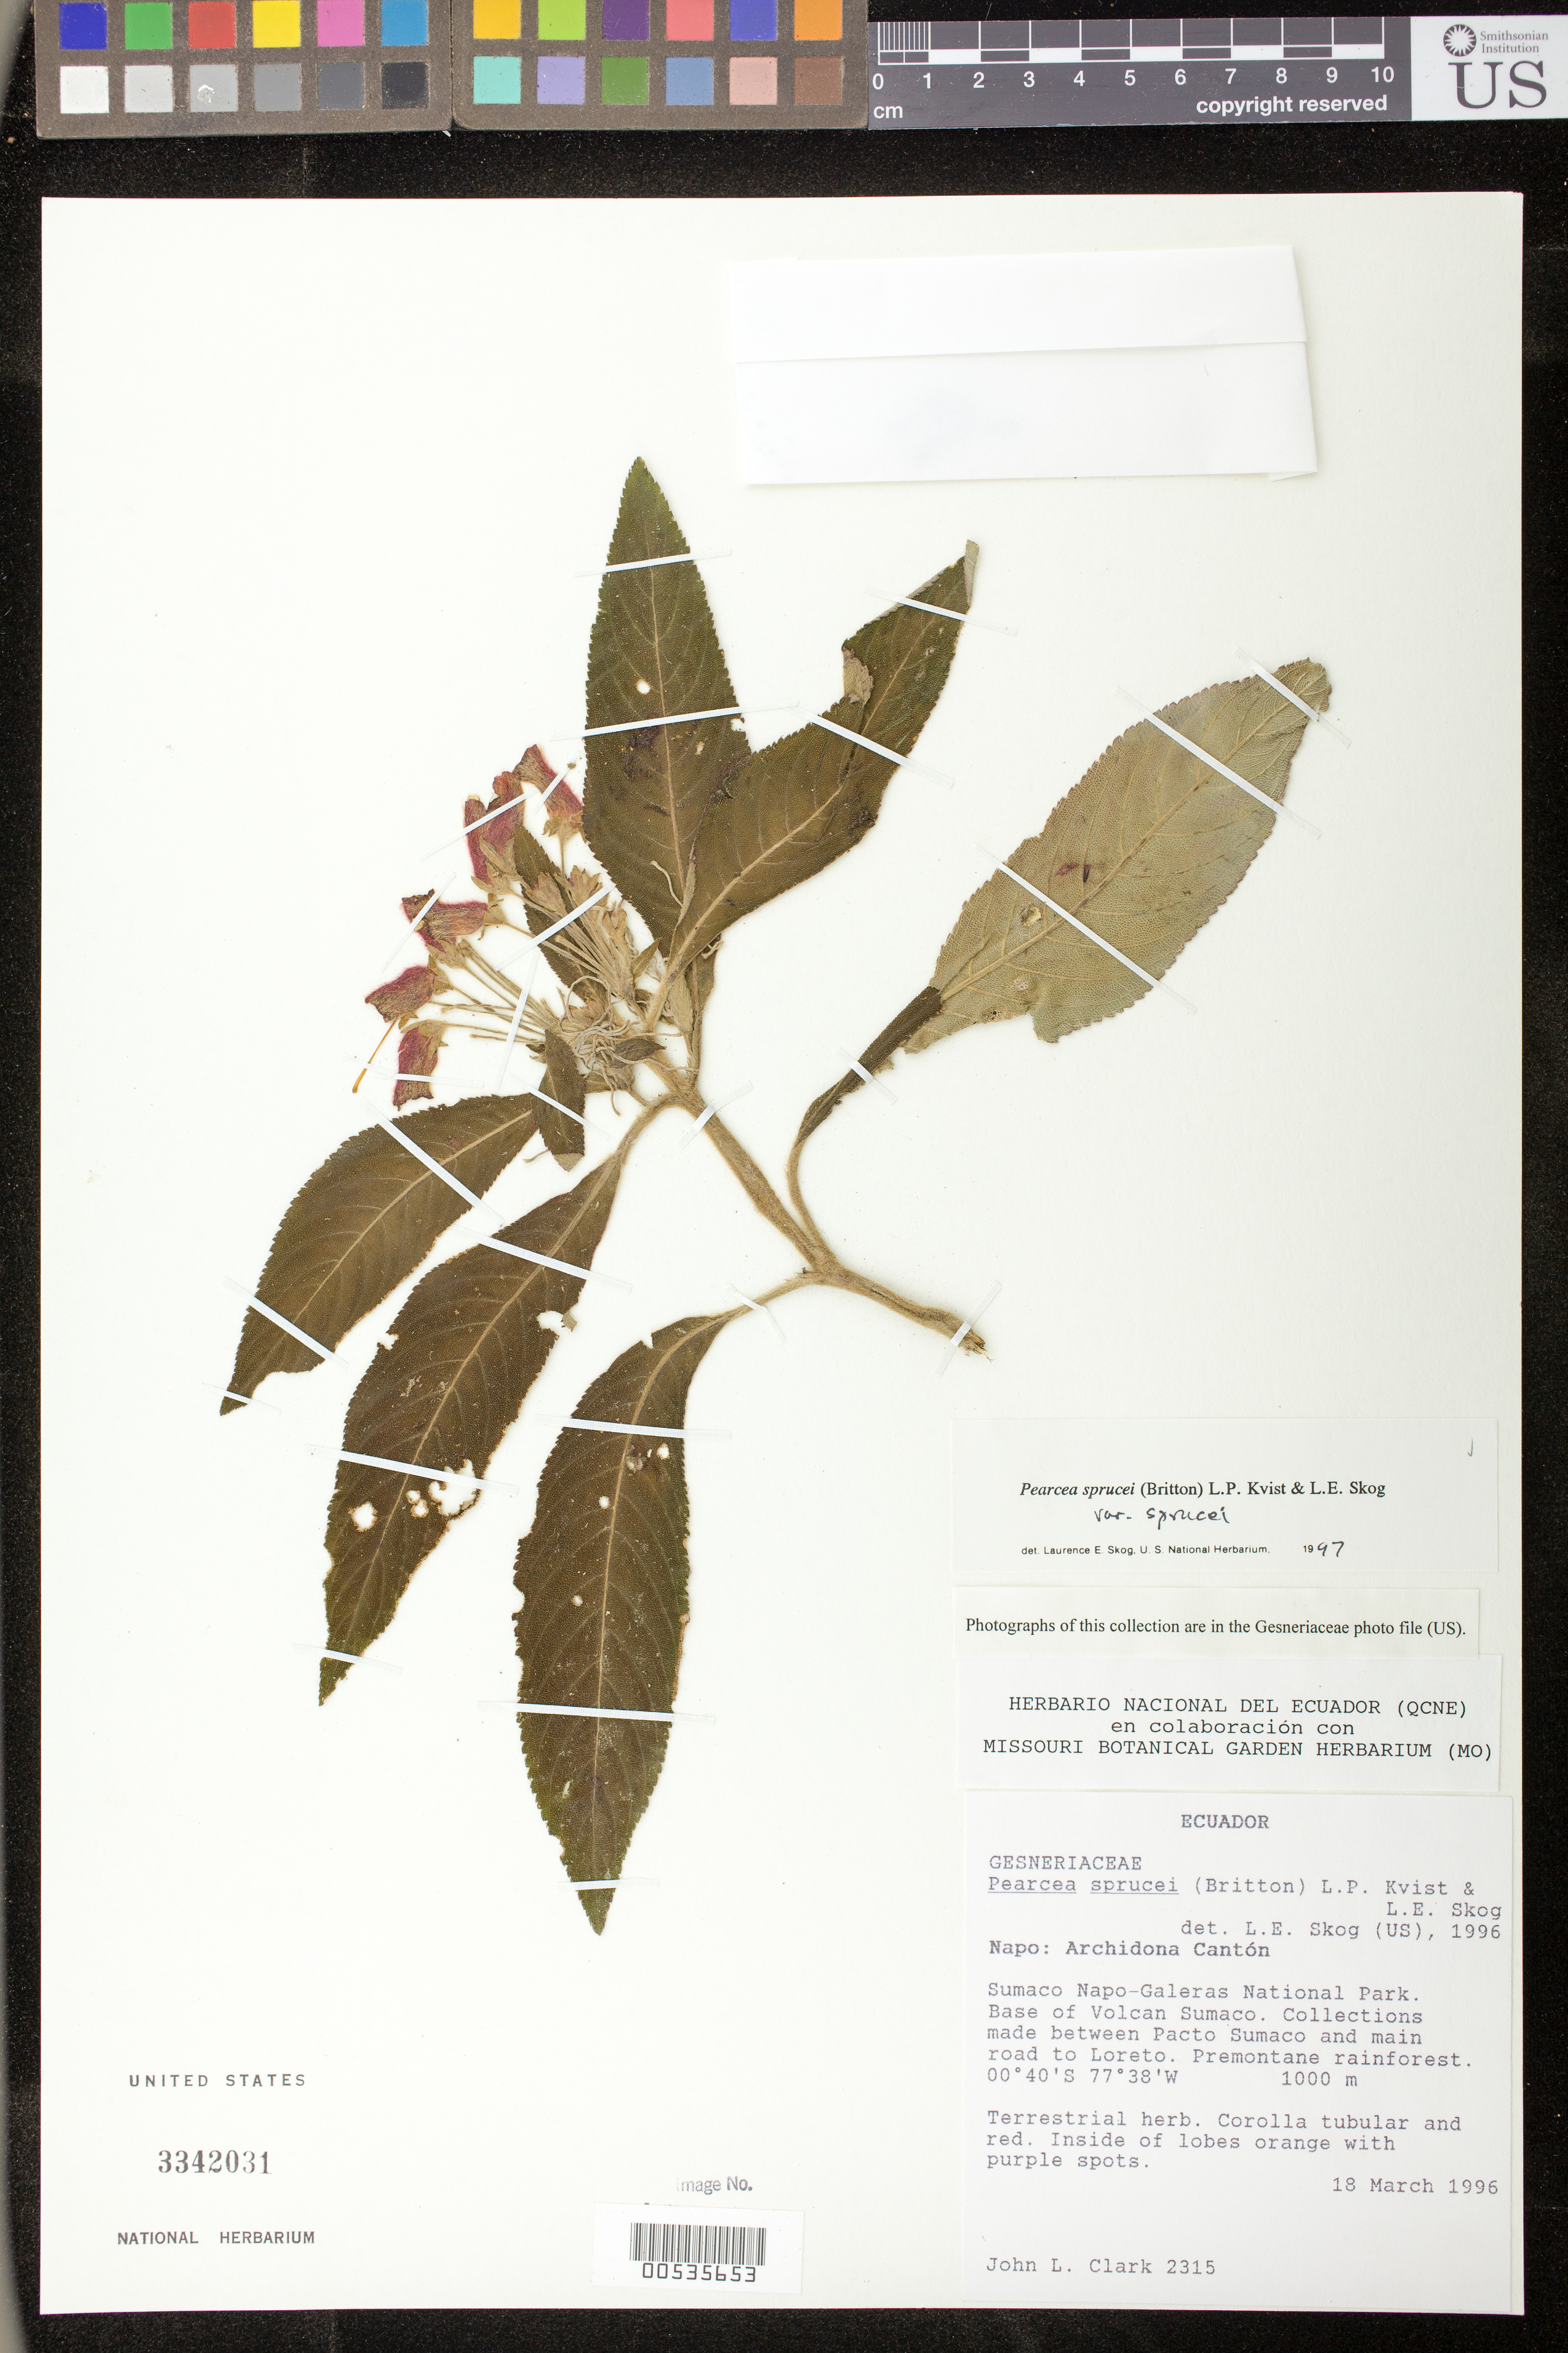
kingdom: Plantae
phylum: Tracheophyta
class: Magnoliopsida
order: Lamiales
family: Gesneriaceae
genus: Pearcea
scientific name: Pearcea sprucei var. sprucei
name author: (Britton ex Rusby) L.P. Kvist & L.E. Skog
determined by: Skog, Laurence E.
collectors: J. L. Clark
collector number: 2315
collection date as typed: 18 Mar 1996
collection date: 1996-03-18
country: Ecuador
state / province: Napo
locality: Archidona Cantón. Sumaco Napo-Galeras National Park, base of Volcan Sumaco, between Pacto Sumaco and main road to Loreto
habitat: Premontane rainforest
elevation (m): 1000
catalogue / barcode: US 3342031